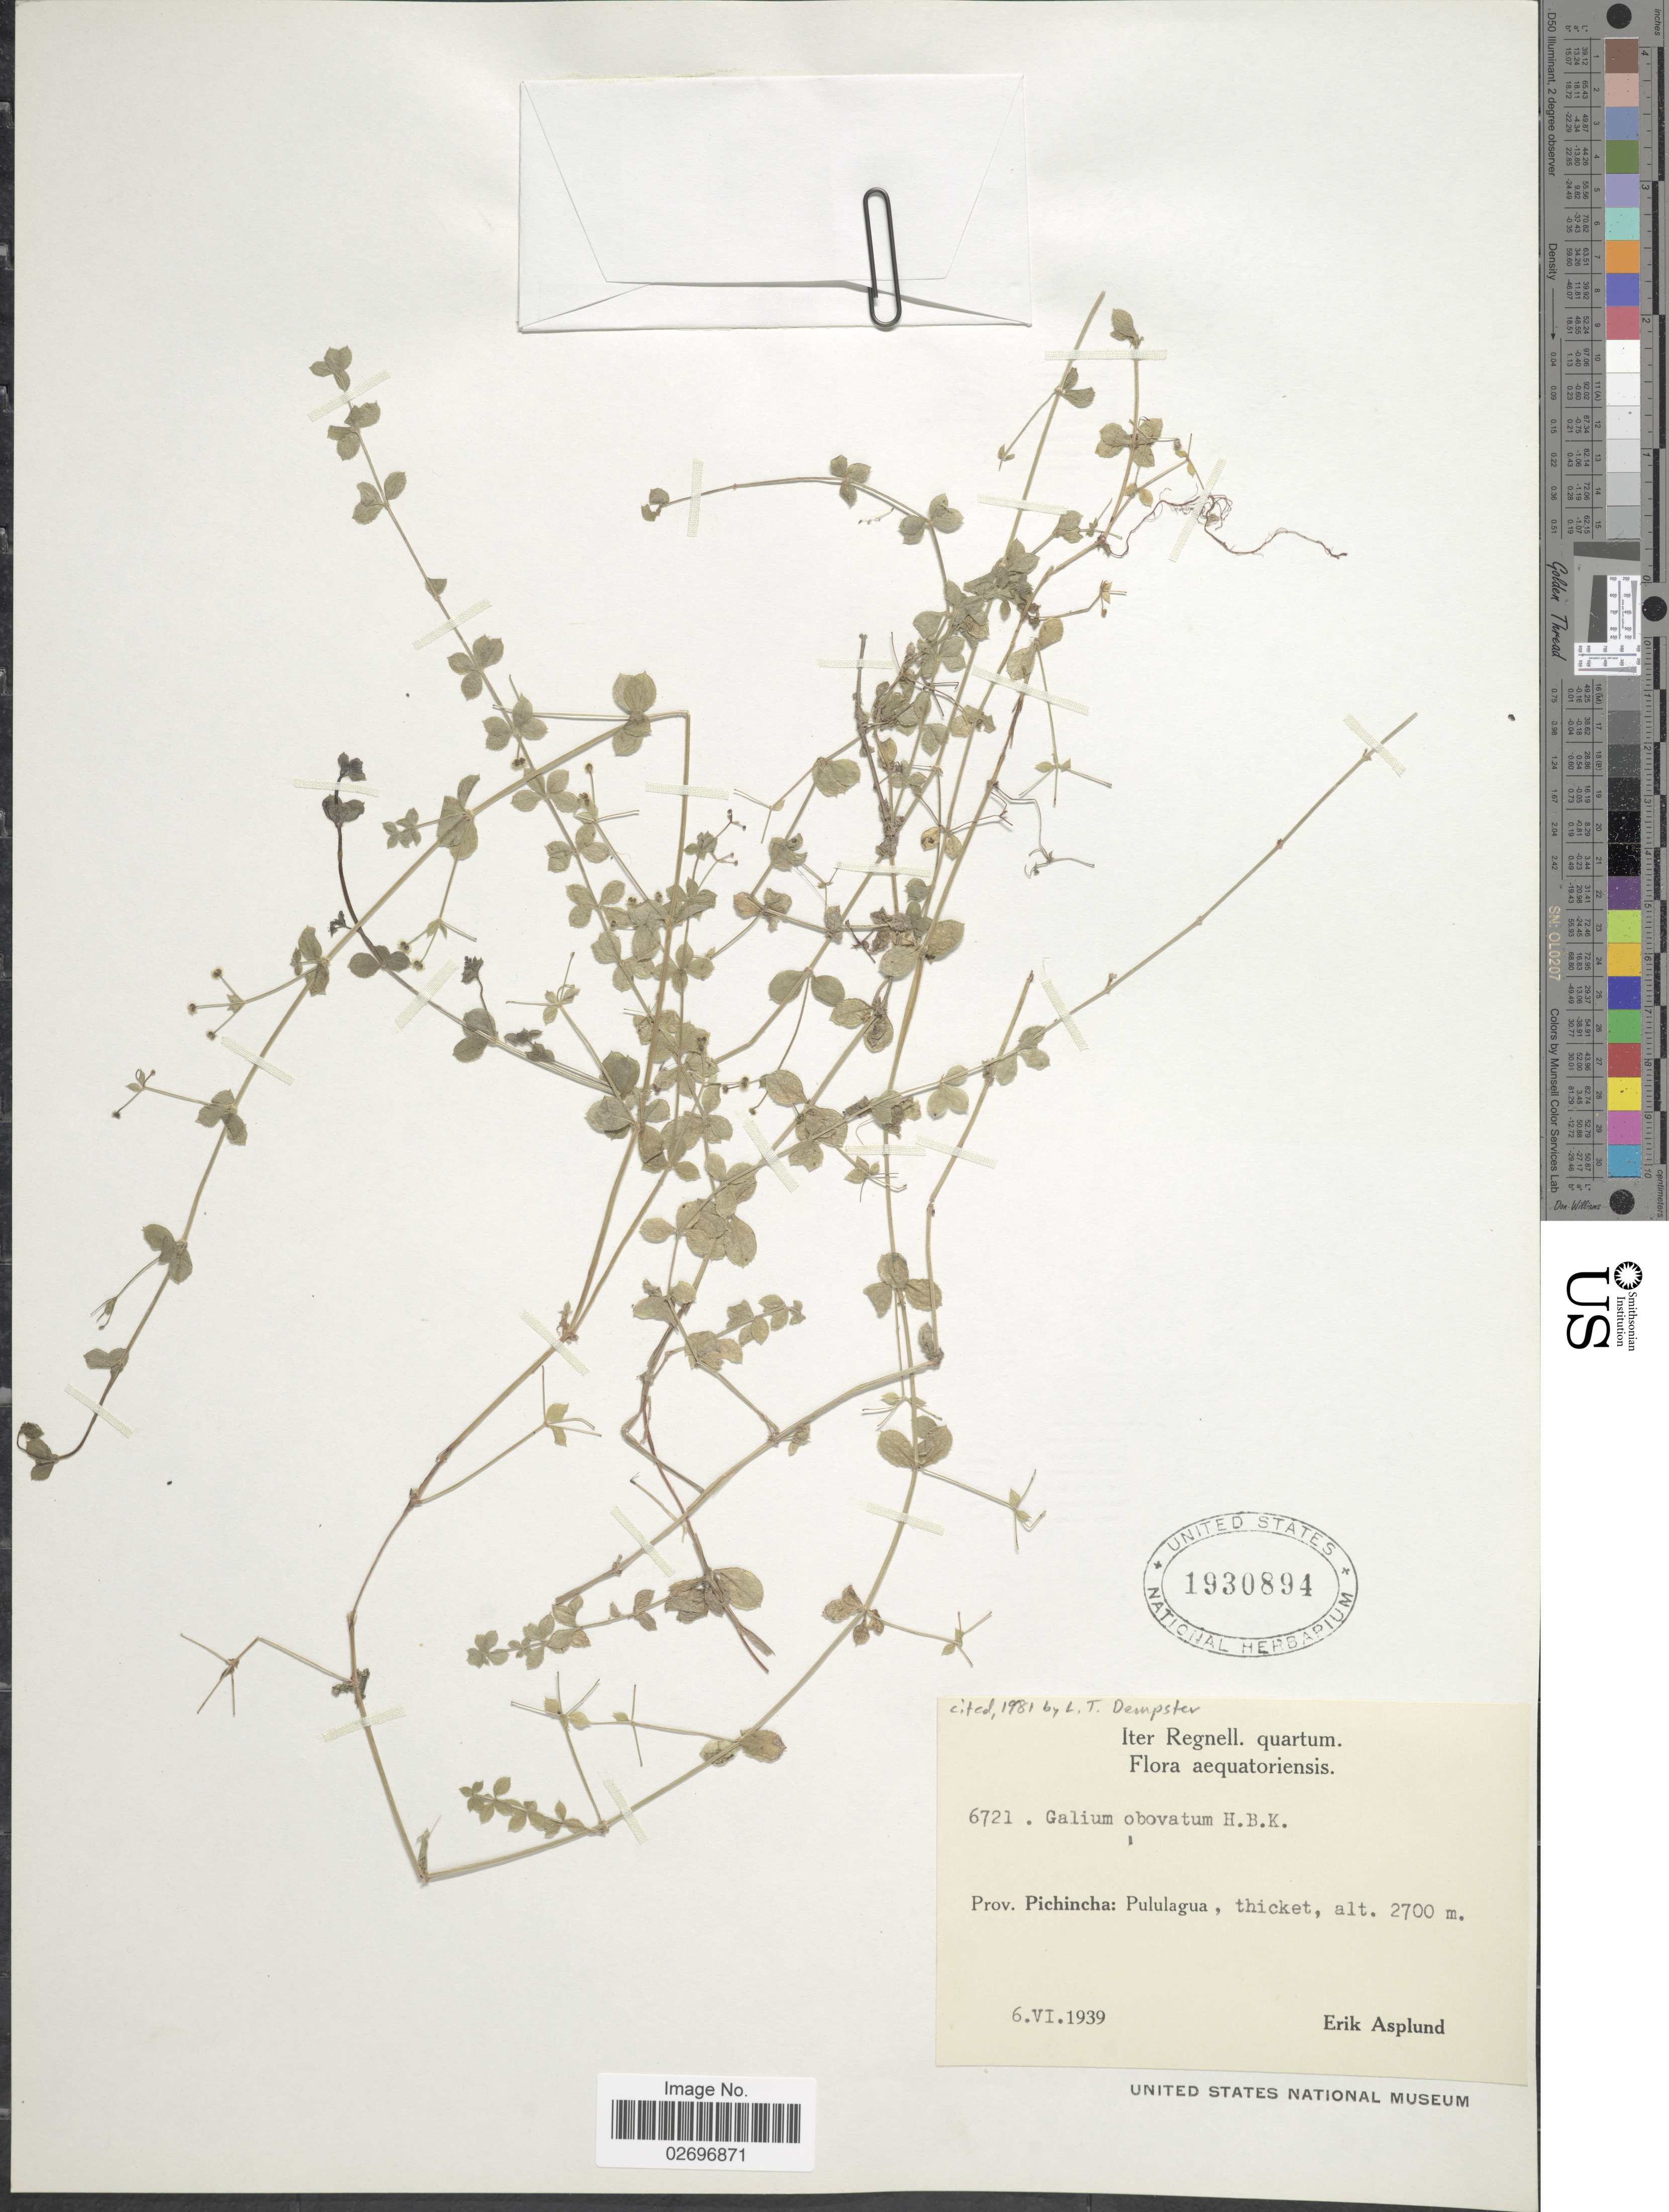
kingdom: Plantae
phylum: Tracheophyta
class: Magnoliopsida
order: Gentianales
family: Rubiaceae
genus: Galium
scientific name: Galium obovatum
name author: Kunth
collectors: E. Asplund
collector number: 6721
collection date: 1939-06-06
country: Ecuador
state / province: Pichincha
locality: Aequatoriensis, Pululagua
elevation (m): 2700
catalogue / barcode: US 1930894